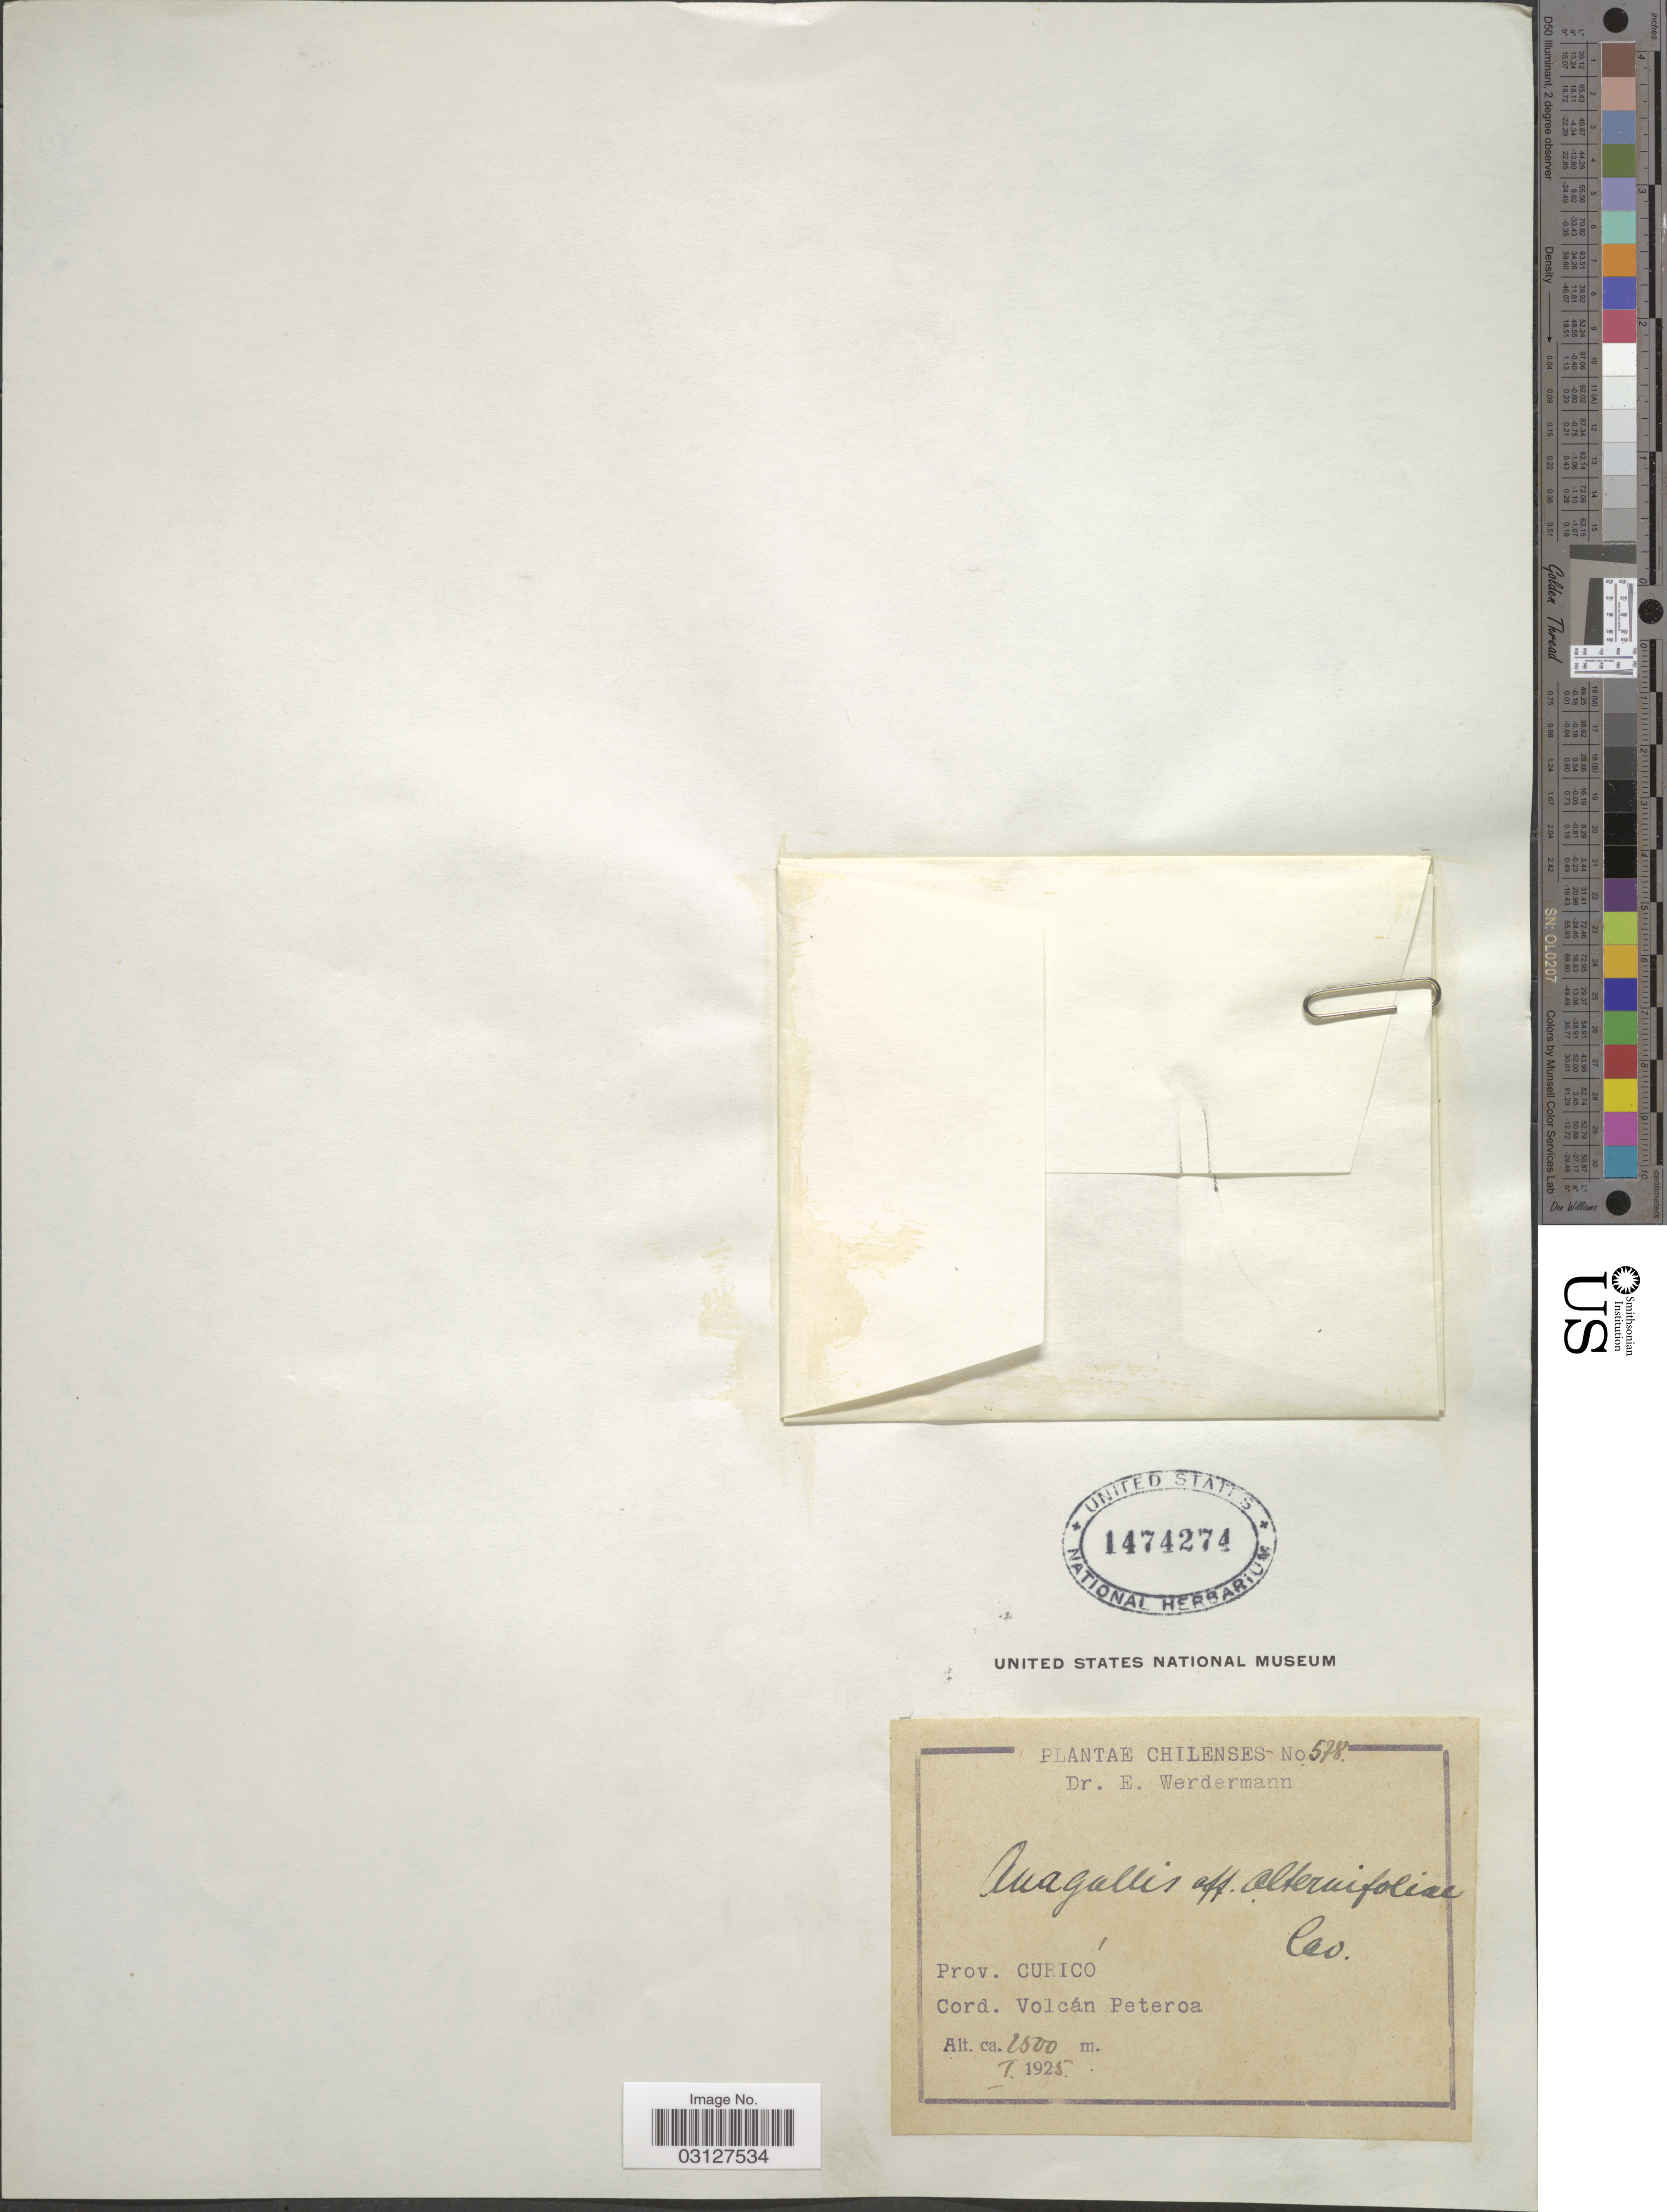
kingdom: Plantae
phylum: Tracheophyta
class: Magnoliopsida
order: Ericales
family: Primulaceae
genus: Anagallis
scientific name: Anagallis alternifolia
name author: Cav.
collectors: E. Werdermann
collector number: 578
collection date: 1925-01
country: Chile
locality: Prov. Curicó. Cord. Volcán Peteroa.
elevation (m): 2500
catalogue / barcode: US 1474274